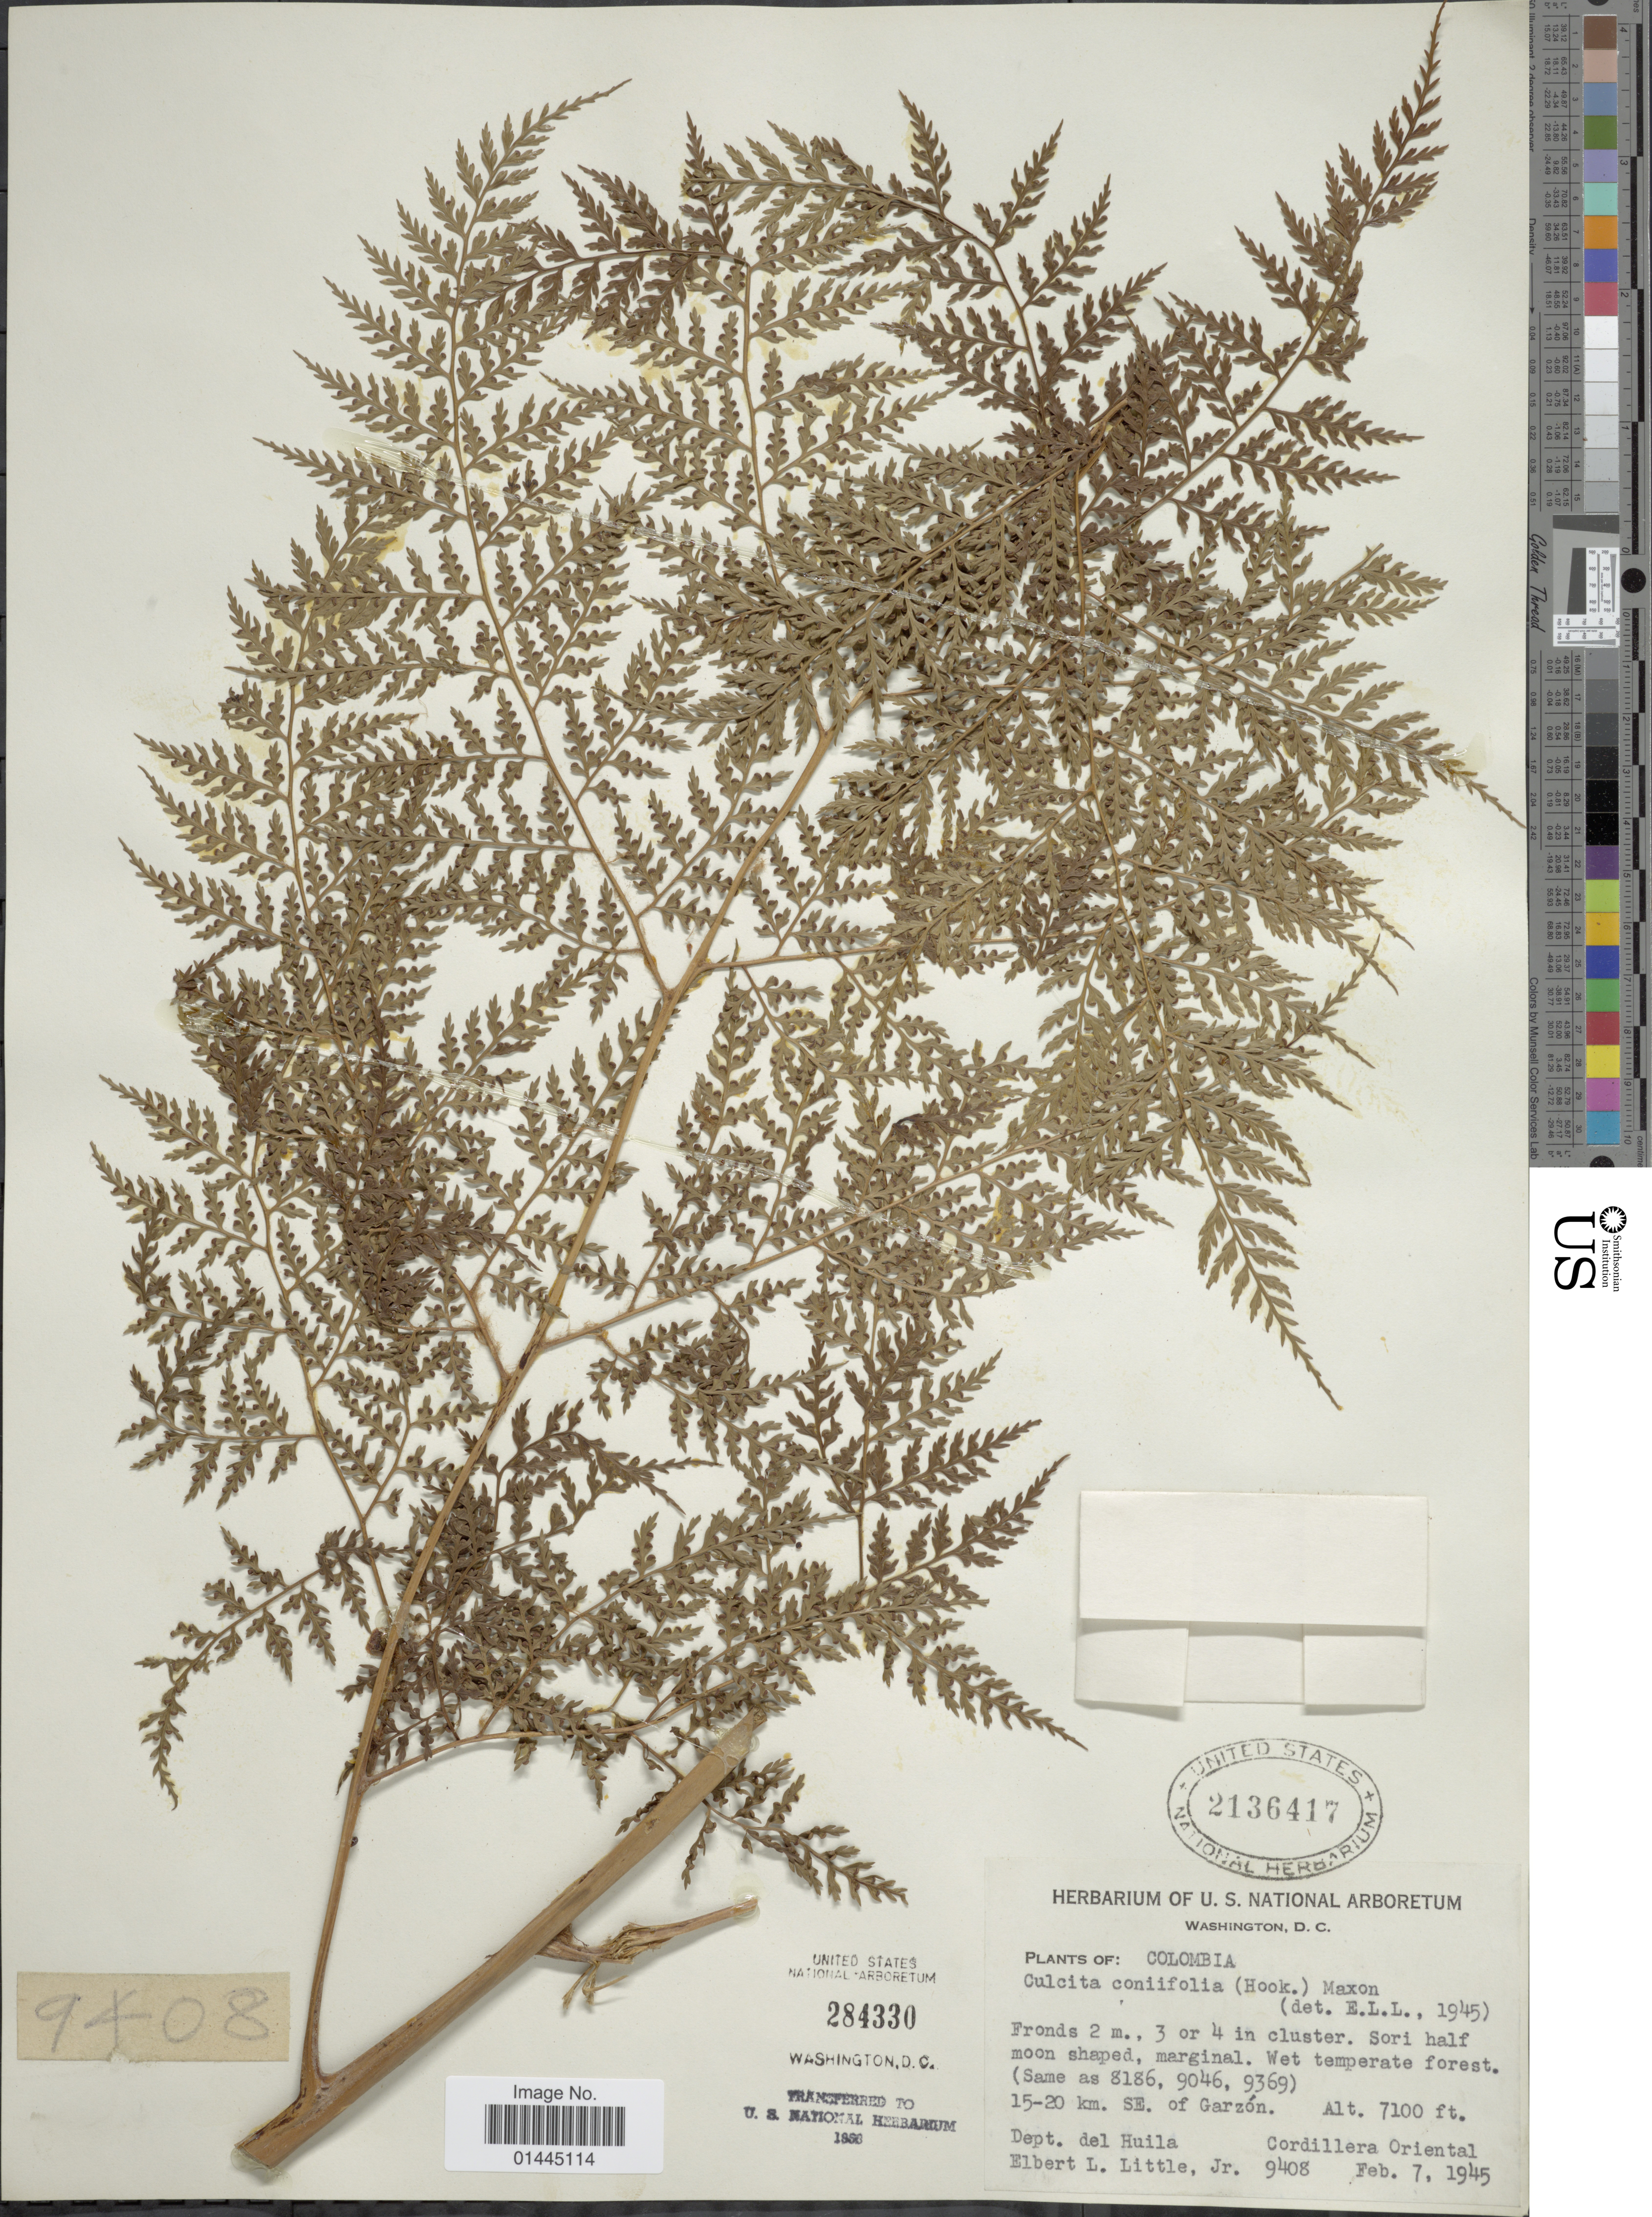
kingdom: Plantae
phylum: Tracheophyta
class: Polypodiopsida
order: Cyatheales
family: Culcitaceae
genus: Culcita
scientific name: Culcita coniifolia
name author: (Hook.) Maxon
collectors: E. L. Little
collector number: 9408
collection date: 1945-02-07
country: Colombia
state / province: Huila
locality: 15-20 km. SE. of Garzon, Cordillera Oriental.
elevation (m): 2164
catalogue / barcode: US 2136417